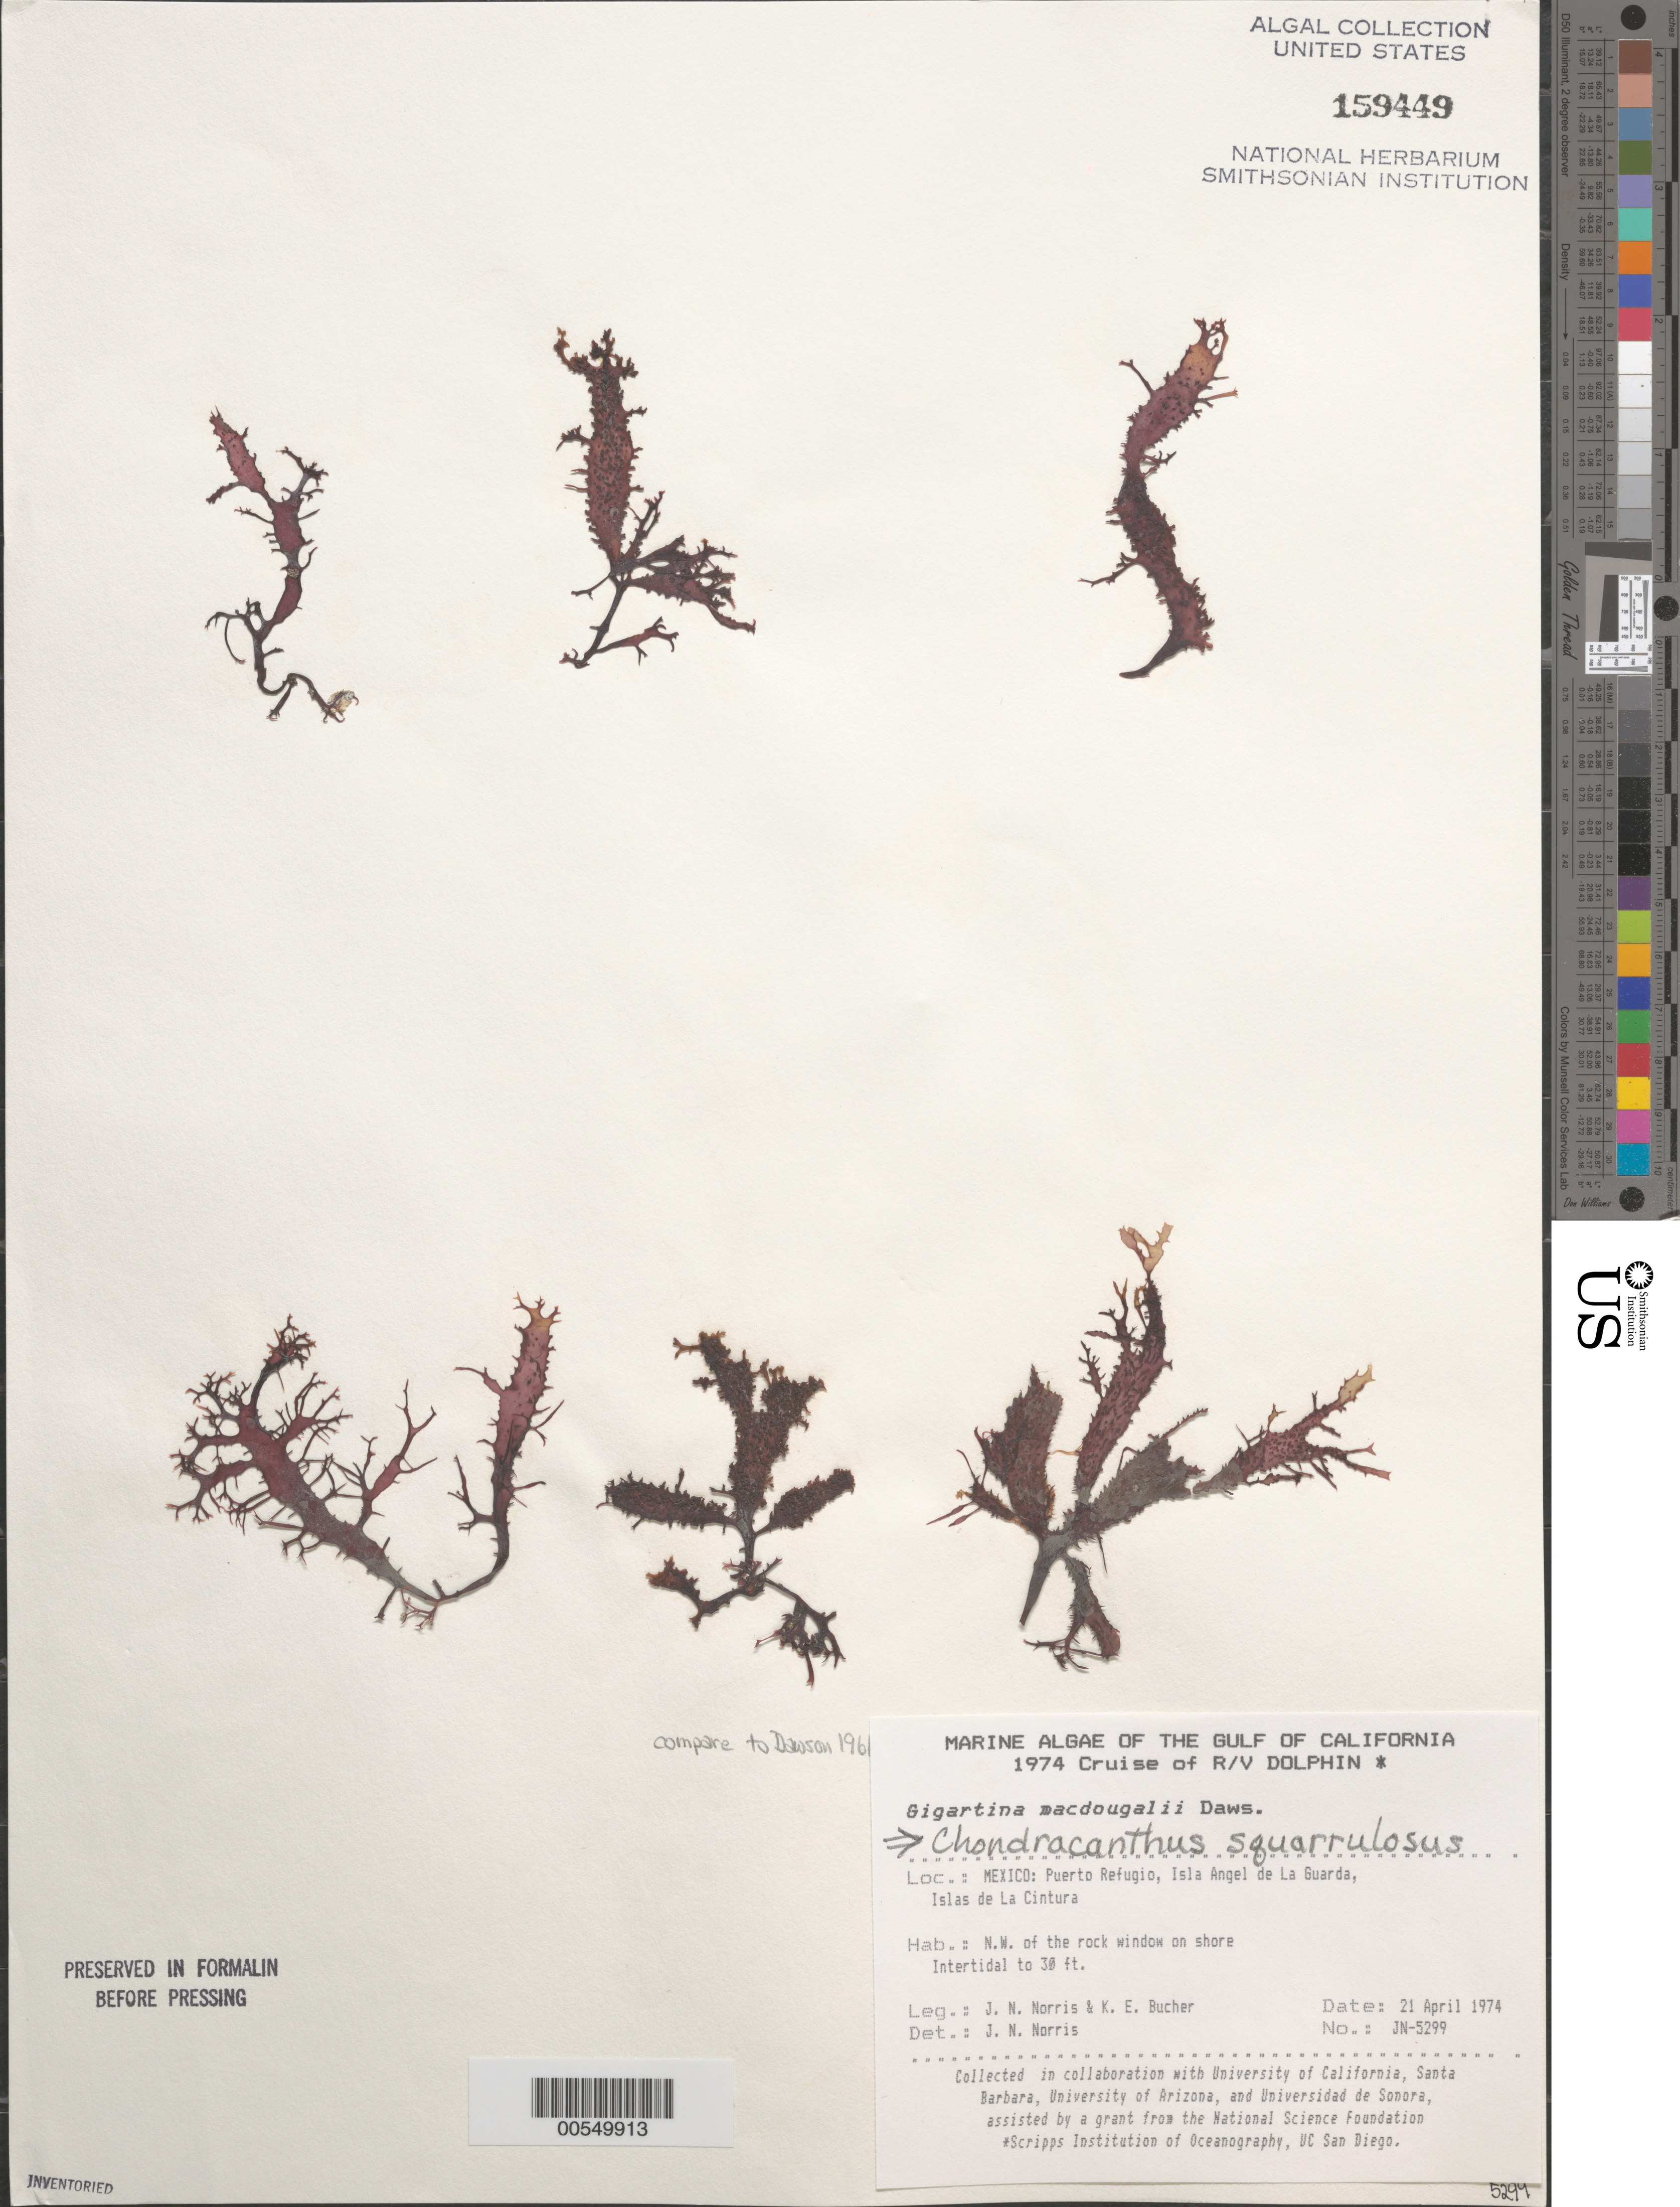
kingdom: Plantae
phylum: Rhodophyta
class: Florideophyceae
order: Gigartinales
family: Gigartinaceae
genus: Chondracanthus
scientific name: Chondracanthus squarrulosus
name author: (Setch. & N.L. Gardner) J.R. Hughey et al.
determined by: Norris, James N.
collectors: J. N. Norris & K. E. Bucher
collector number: JN-5299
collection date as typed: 21 Apr 1974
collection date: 1974-04-21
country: Mexico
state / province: Baja California Norte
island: Isla Angel de la Guarda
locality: Puerto Refugio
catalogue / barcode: US 159449